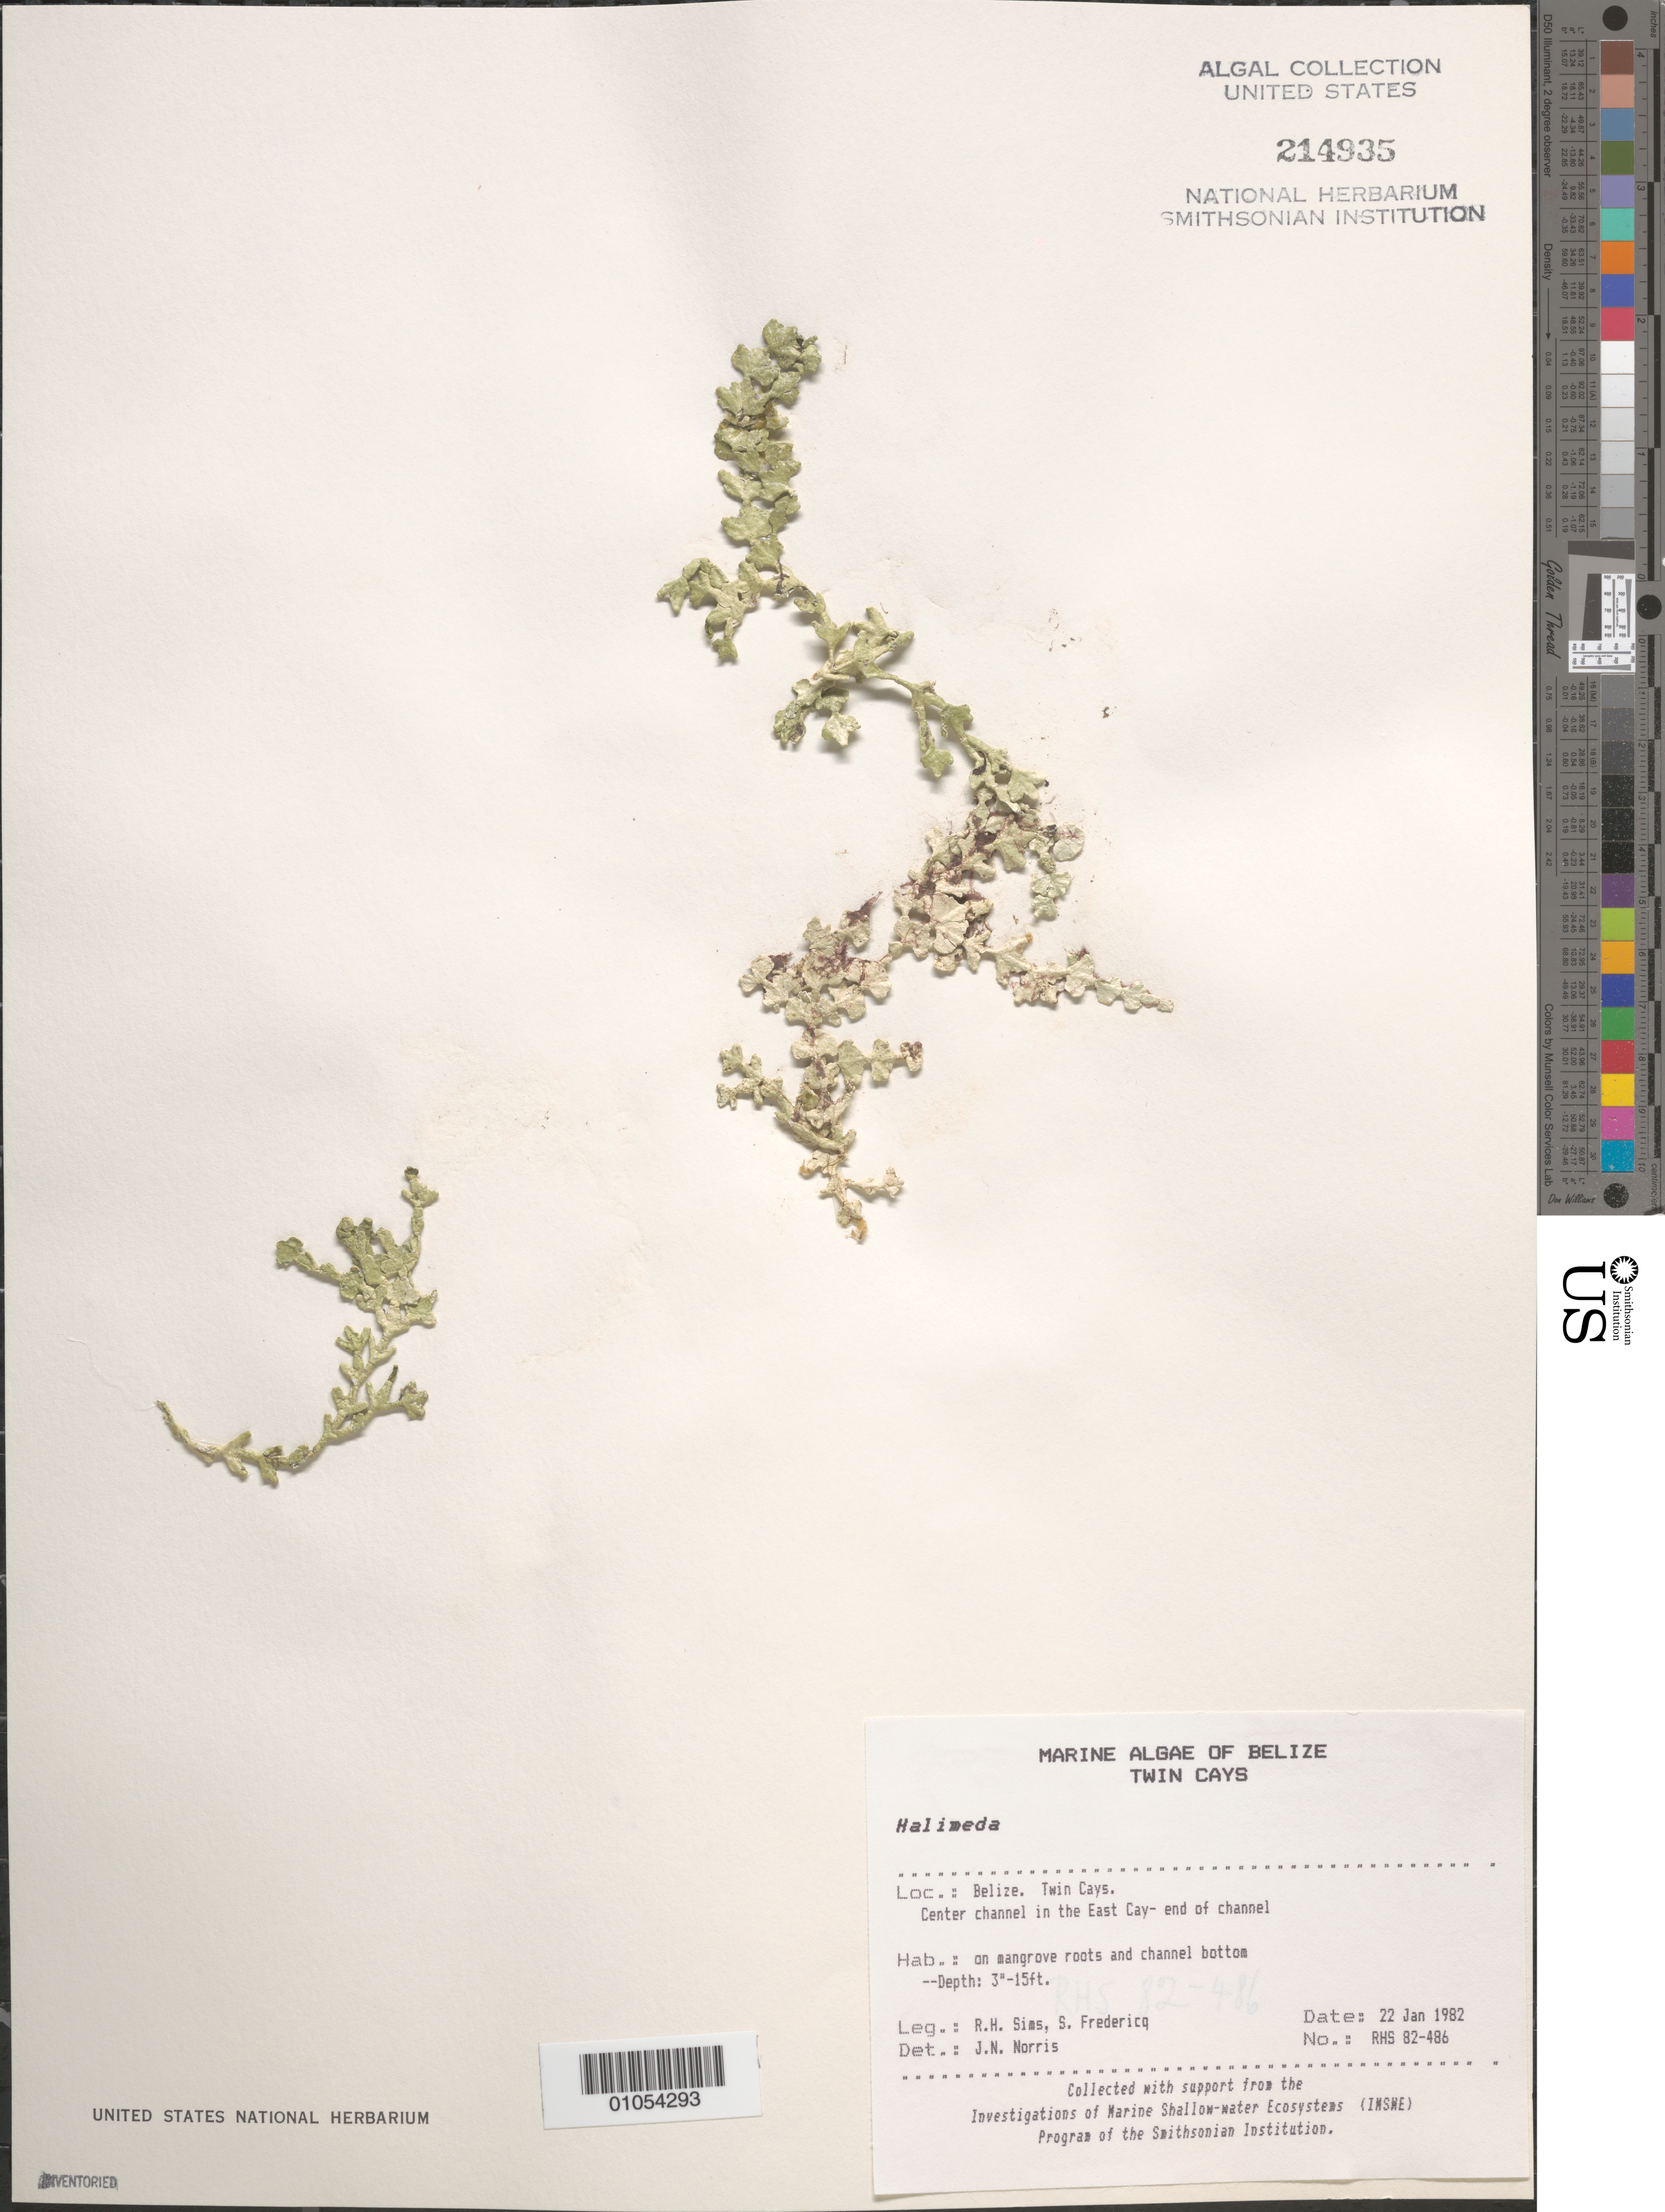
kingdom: Plantae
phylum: Chlorophyta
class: Ulvophyceae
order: Bryopsidales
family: Halimedaceae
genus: Halimeda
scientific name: Halimeda sp.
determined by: Norris, James N.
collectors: R. H. Sims & S. Fredericq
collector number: RHS 82-486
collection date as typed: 22 Jan 1982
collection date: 1982-01-22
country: Belize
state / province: Stann Creek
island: Twin Cays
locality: Center channel in the East Cay end of channel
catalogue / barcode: US 214935